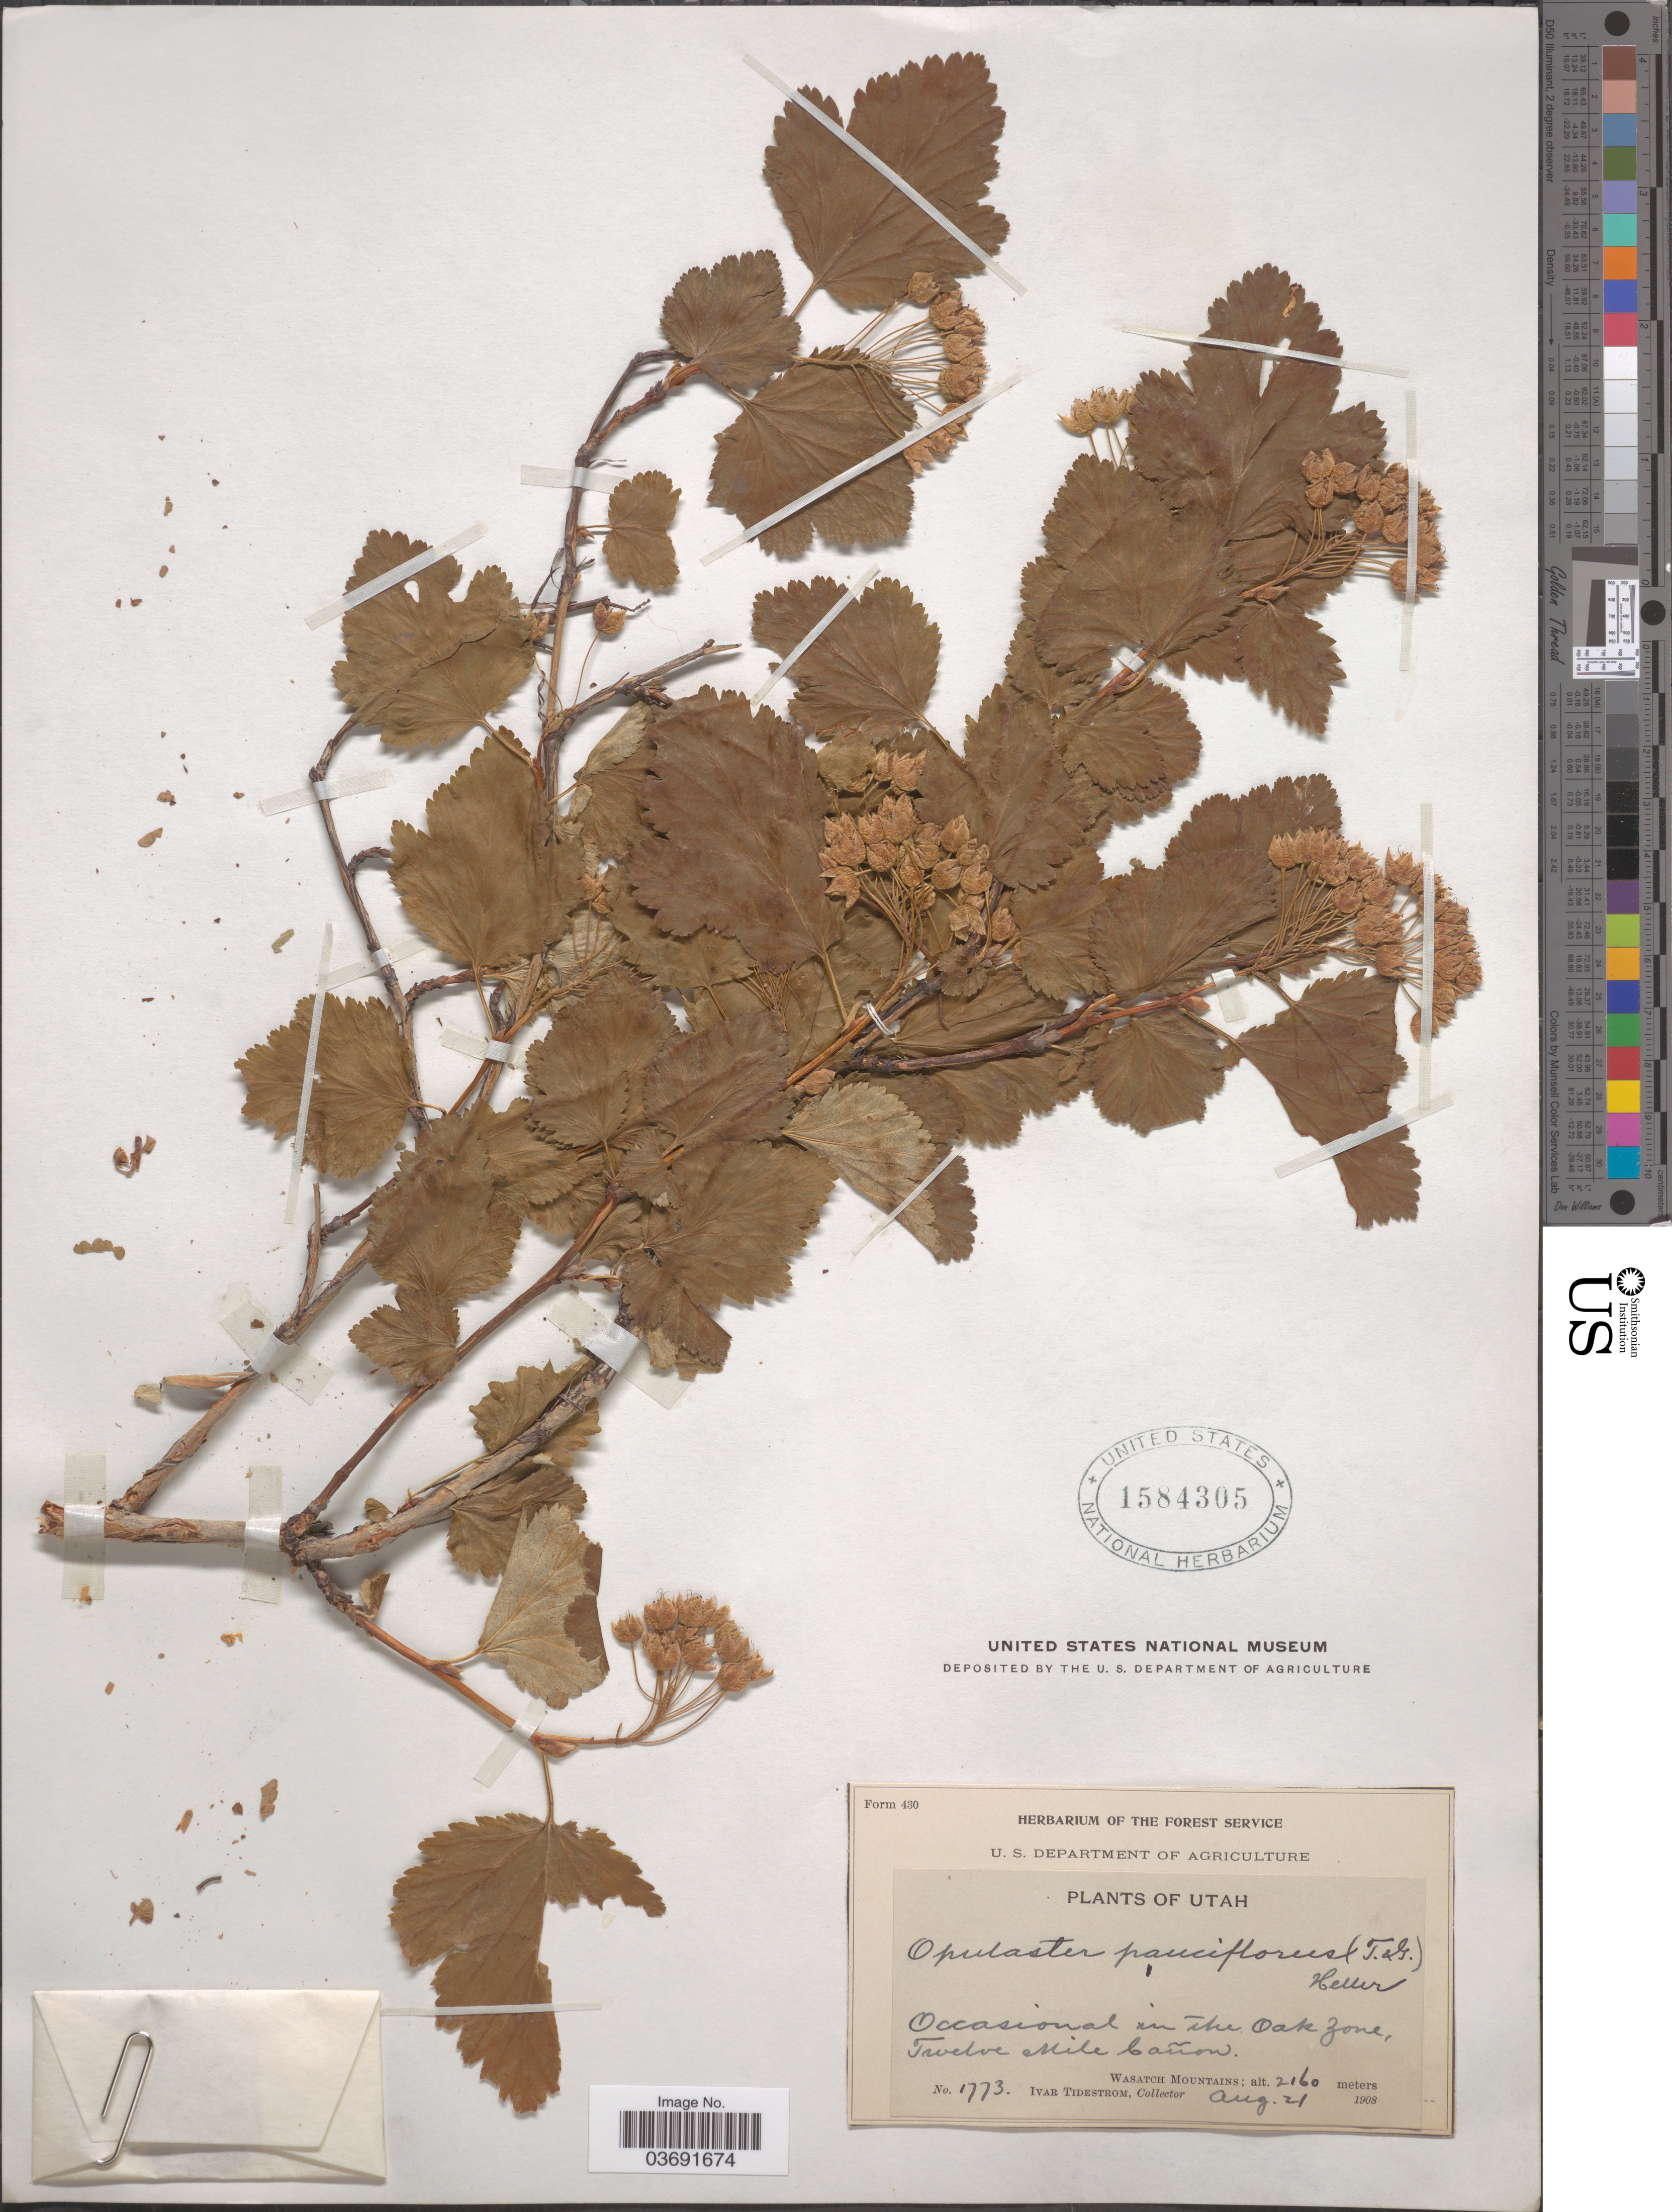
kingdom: Plantae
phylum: Tracheophyta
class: Magnoliopsida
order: Rosales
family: Rosaceae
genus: Physocarpus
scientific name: Physocarpus malvaceus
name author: (Greene) Kuntze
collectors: I. F. Tidestrom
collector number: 1773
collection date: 1908-08-21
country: United States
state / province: Utah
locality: In the Oak Zone. Twelve Mile Cañon. Wasatch Mountains.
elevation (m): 2160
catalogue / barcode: US 1584305